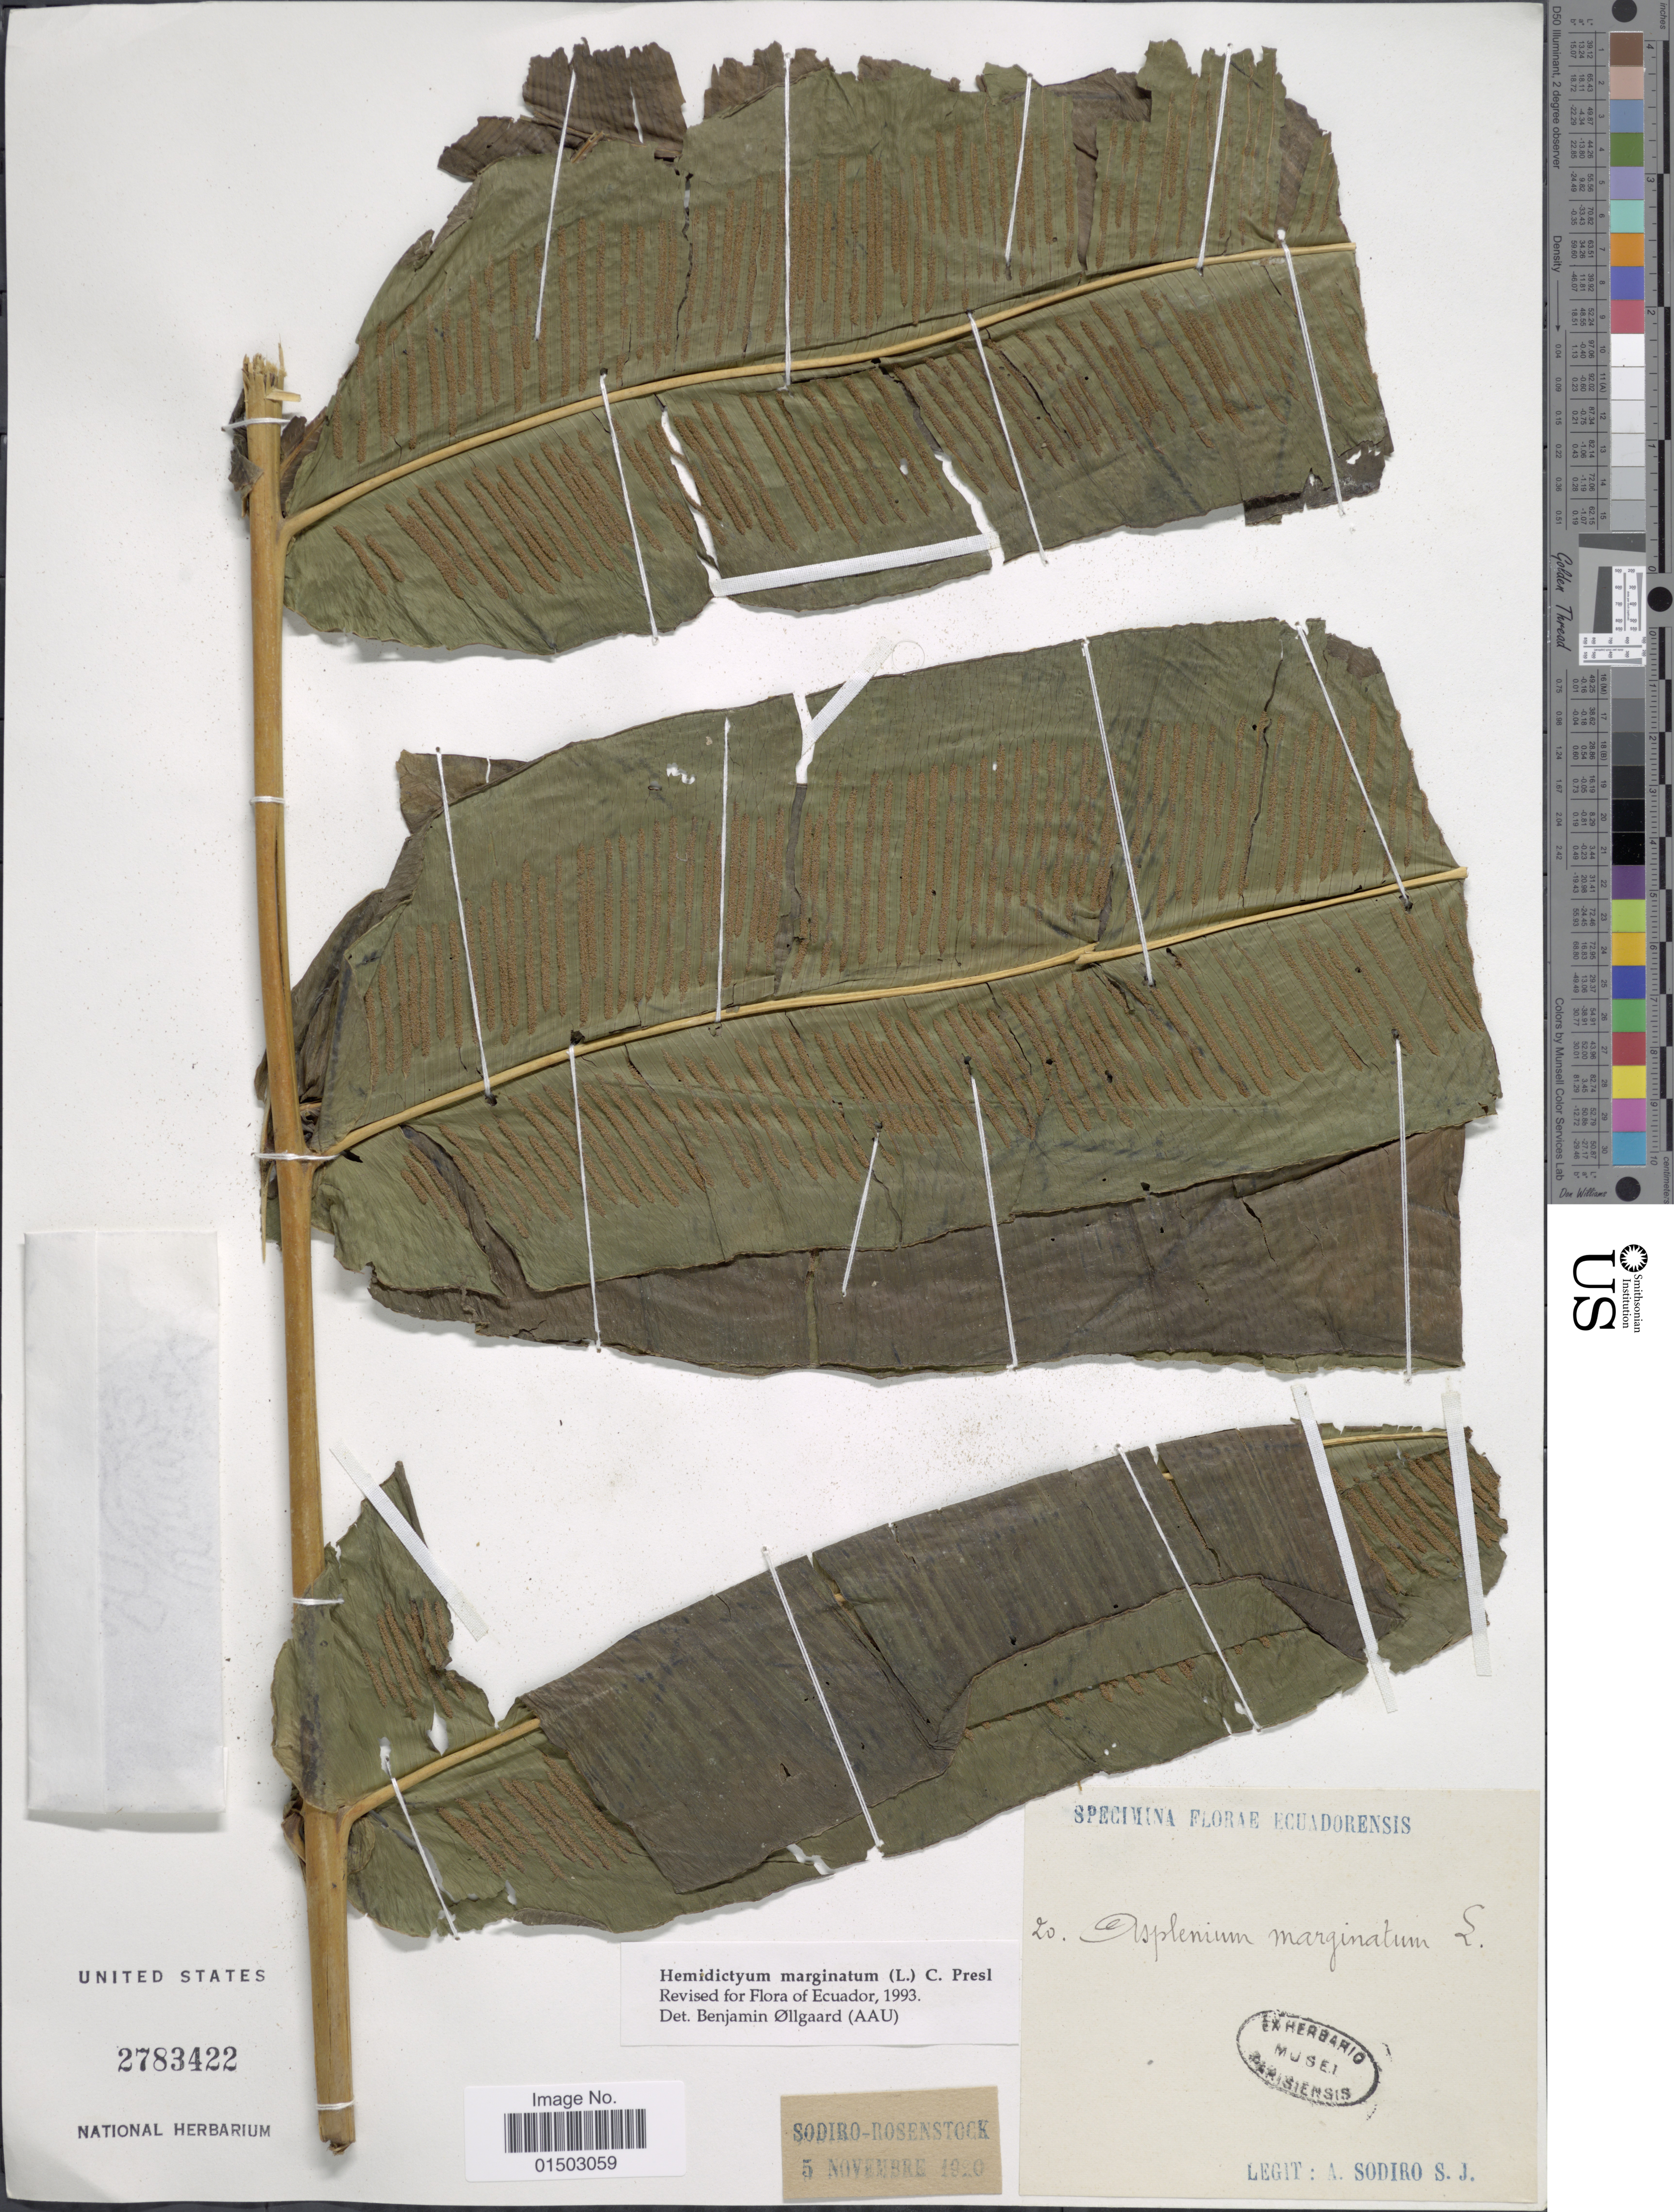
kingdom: Plantae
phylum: Tracheophyta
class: Polypodiopsida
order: Polypodiales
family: Hemidictyaceae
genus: Hemidictyum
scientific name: Hemidictyum marginatum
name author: (L.) C. Presl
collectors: A. Sodiro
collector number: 20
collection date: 1920-11-05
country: Ecuador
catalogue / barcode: US 2783422